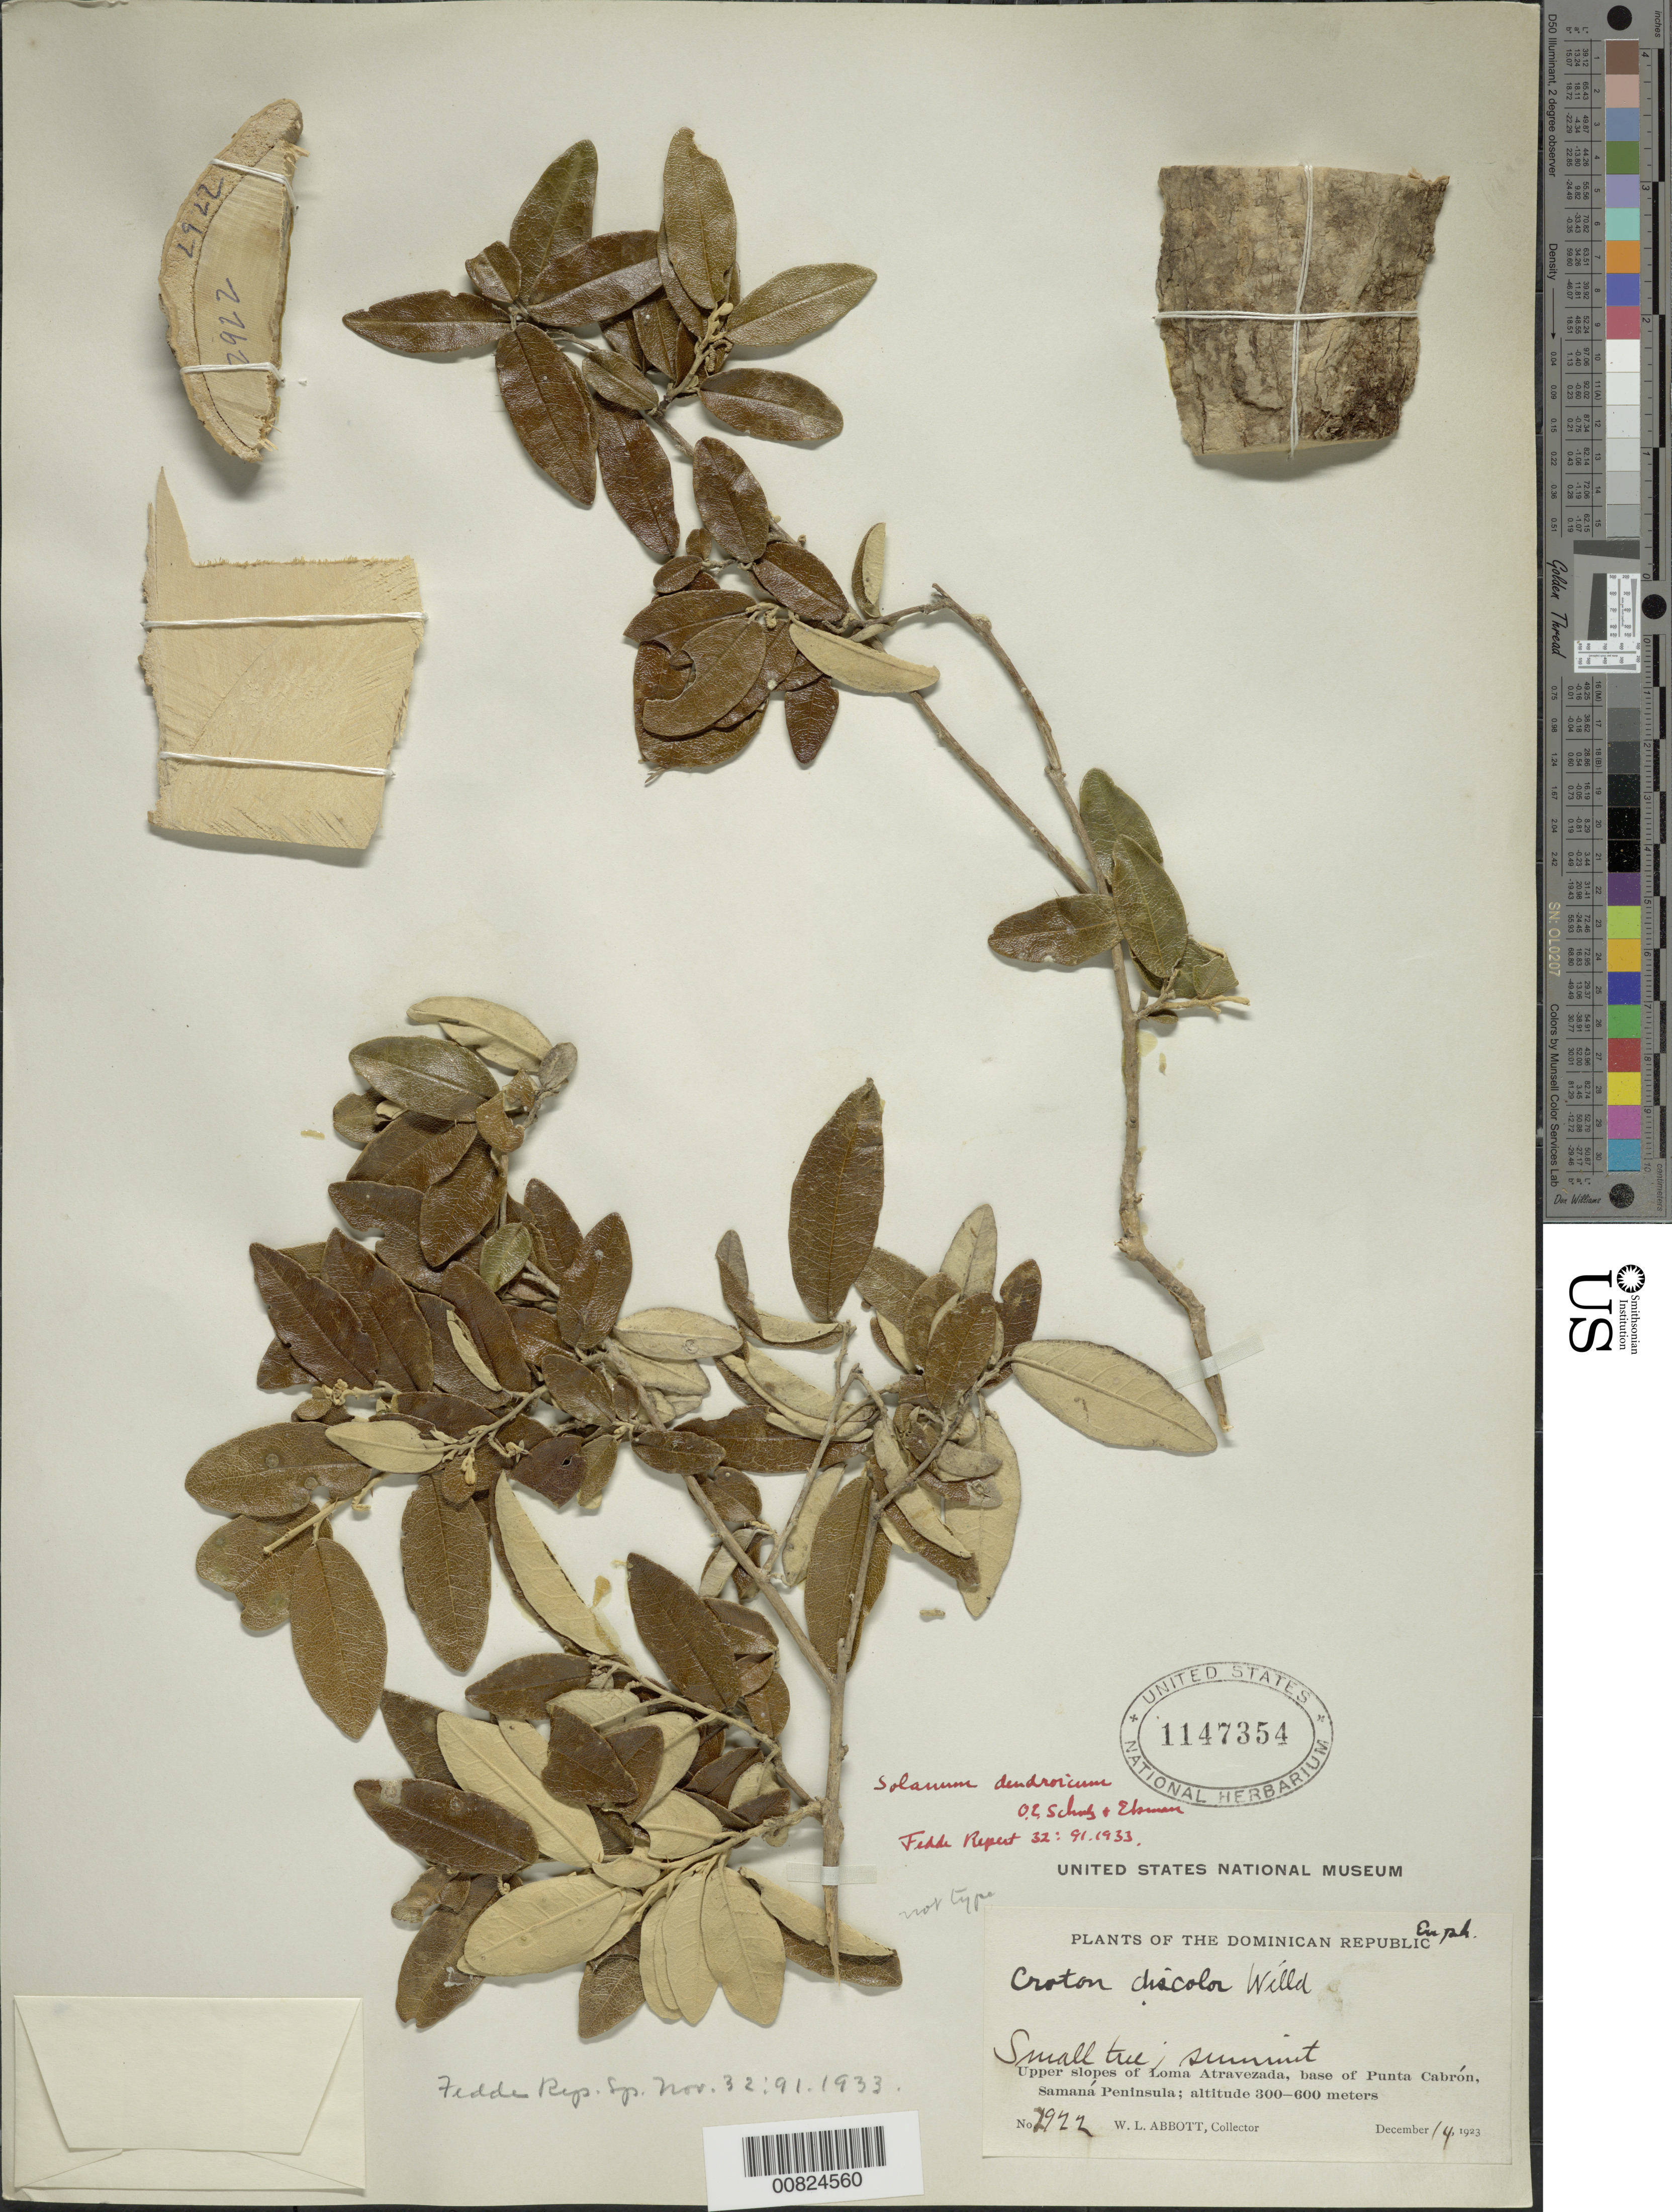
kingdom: Plantae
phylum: Tracheophyta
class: Magnoliopsida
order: Solanales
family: Solanaceae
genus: Solanum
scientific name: Solanum dendroicum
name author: O.E. Schulz & Ekman ex O.C. Schmidt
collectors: W. L. Abbott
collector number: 2922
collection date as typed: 14 Dec 1923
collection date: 1923-12-14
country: Dominican Republic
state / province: Samana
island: Hispaniola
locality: Upper slope of Loma Atravezada, base of Punta Cabrón, Samaná Peninsula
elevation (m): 300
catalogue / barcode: US 1147354